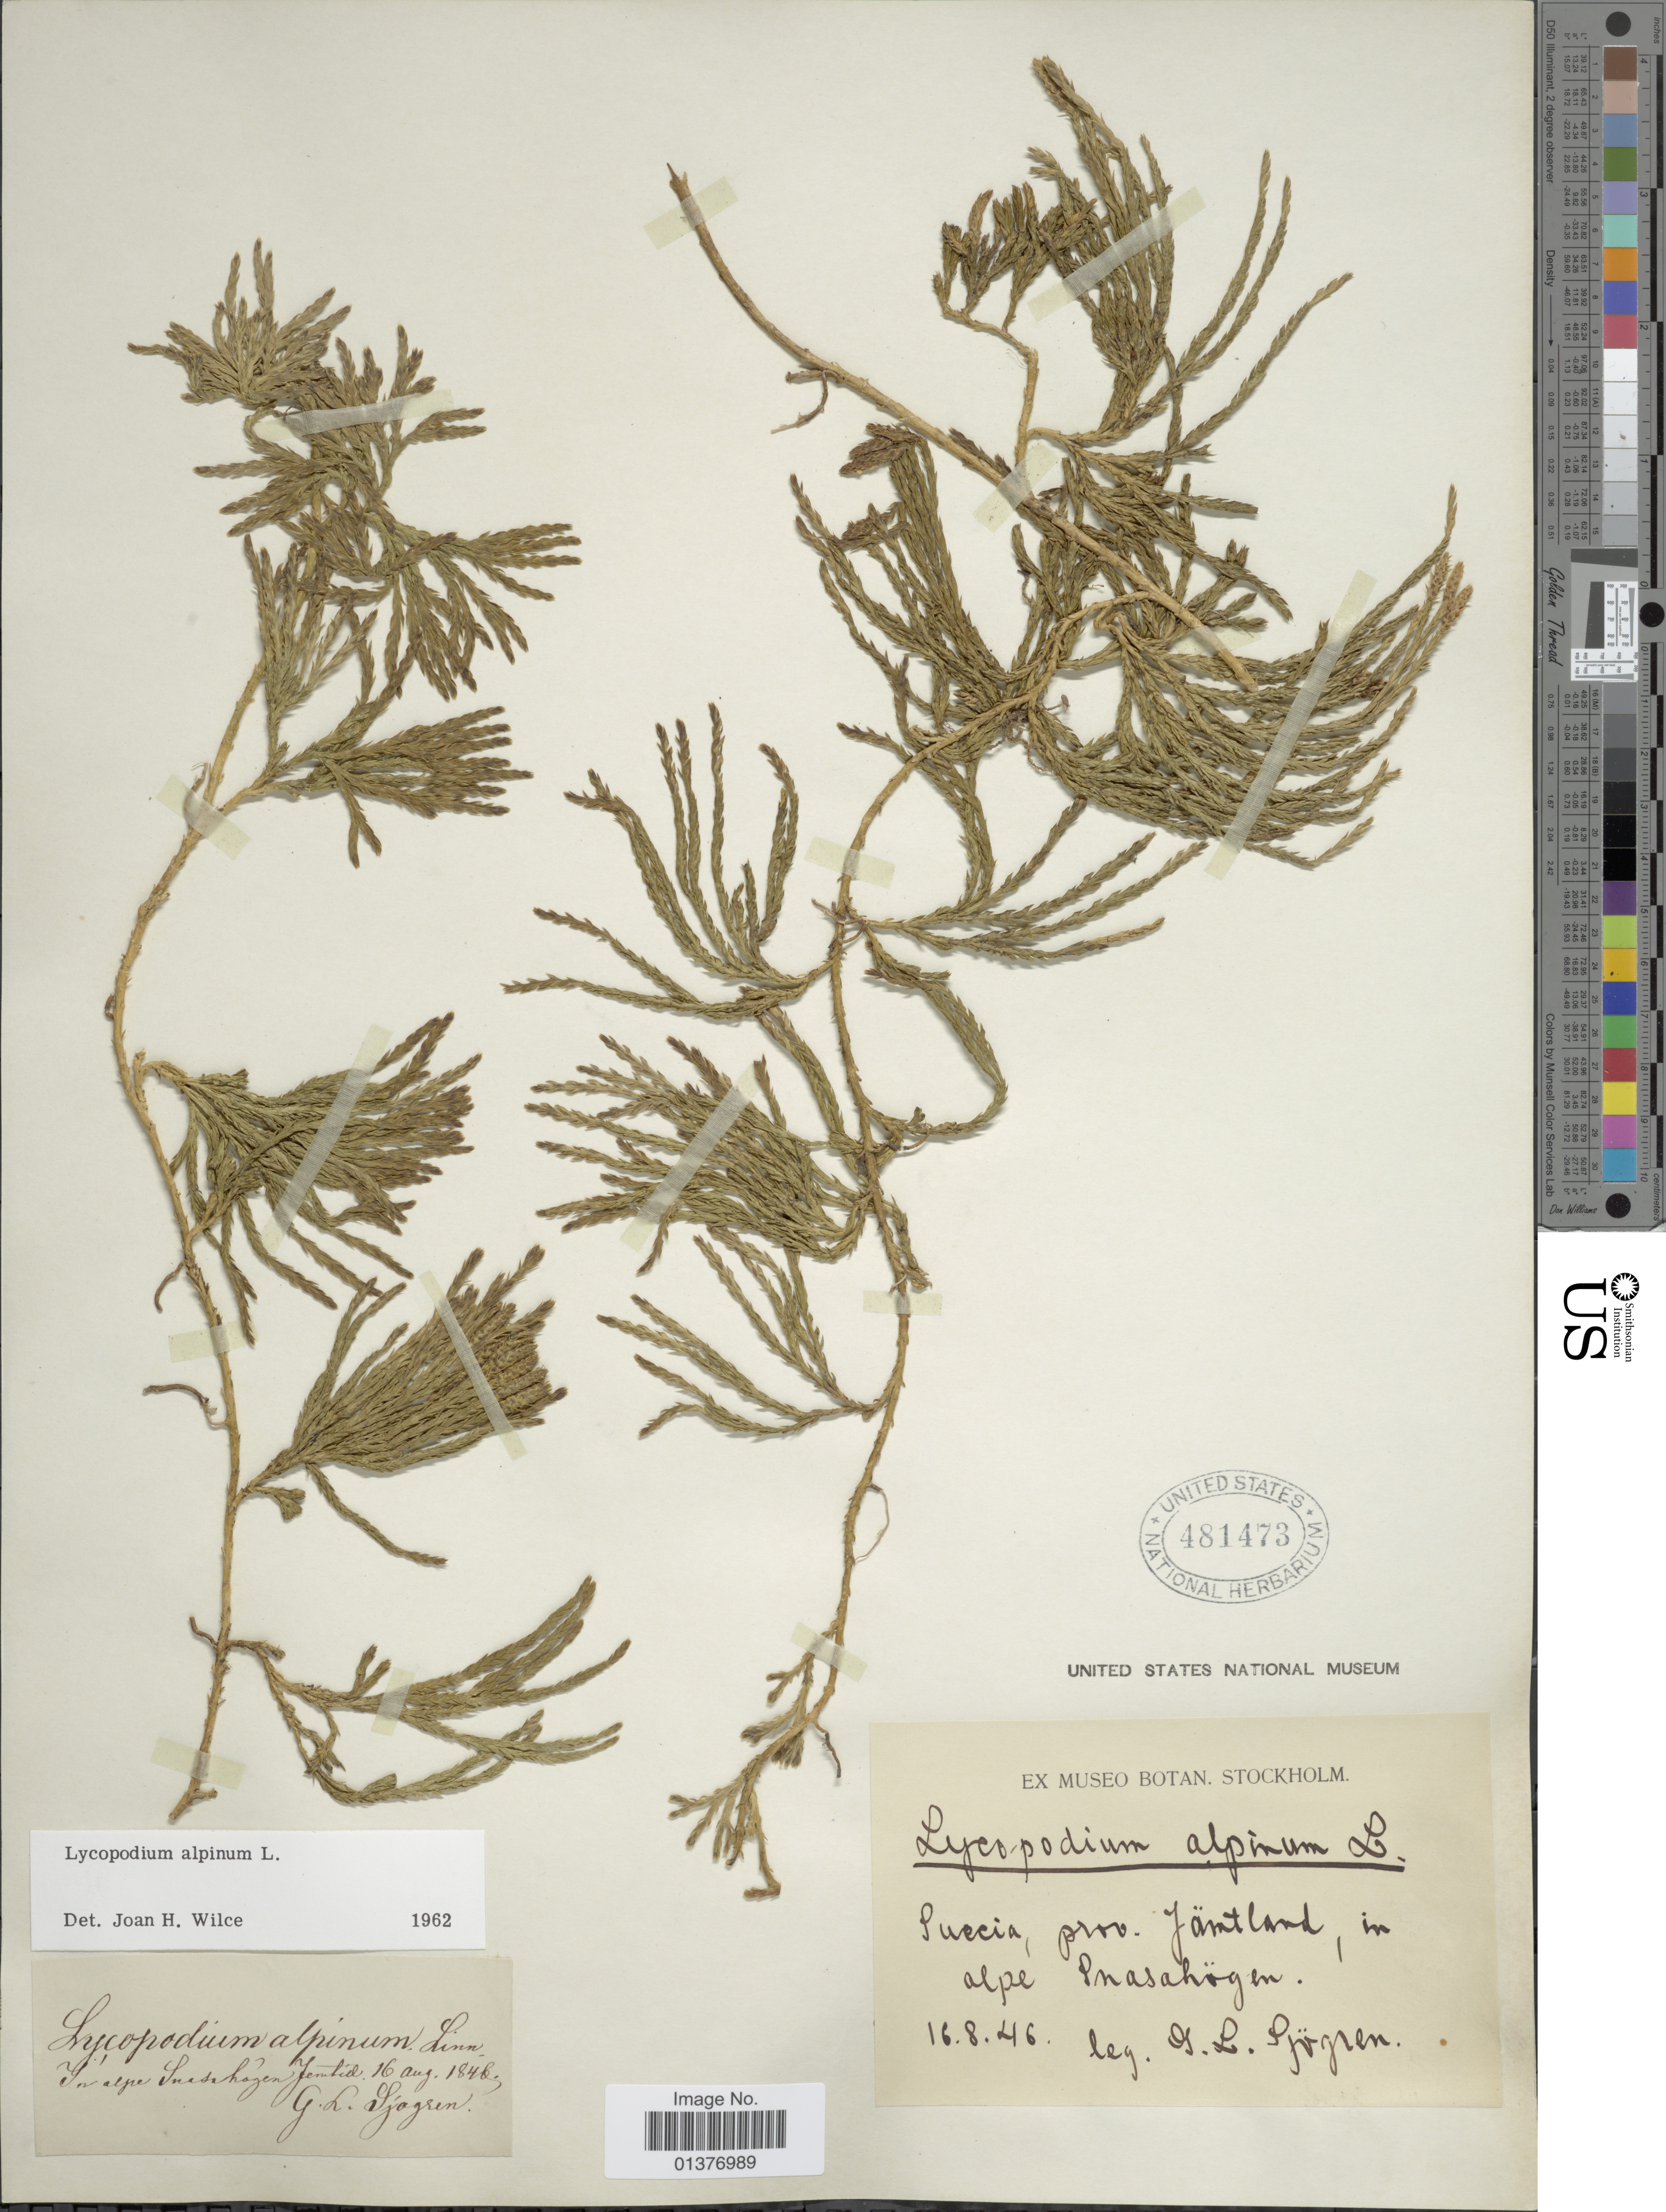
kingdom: Plantae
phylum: Tracheophyta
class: Lycopodiopsida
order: Lycopodiales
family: Lycopodiaceae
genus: Diphasiastrum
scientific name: Diphasiastrum alpinum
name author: (L.) Holub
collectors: G. Sjögren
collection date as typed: Transcribed d/m/y: 16/8/46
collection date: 1846-06-26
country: Sweden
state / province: Jämtland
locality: In alpe Prasahögen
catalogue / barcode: US 481473